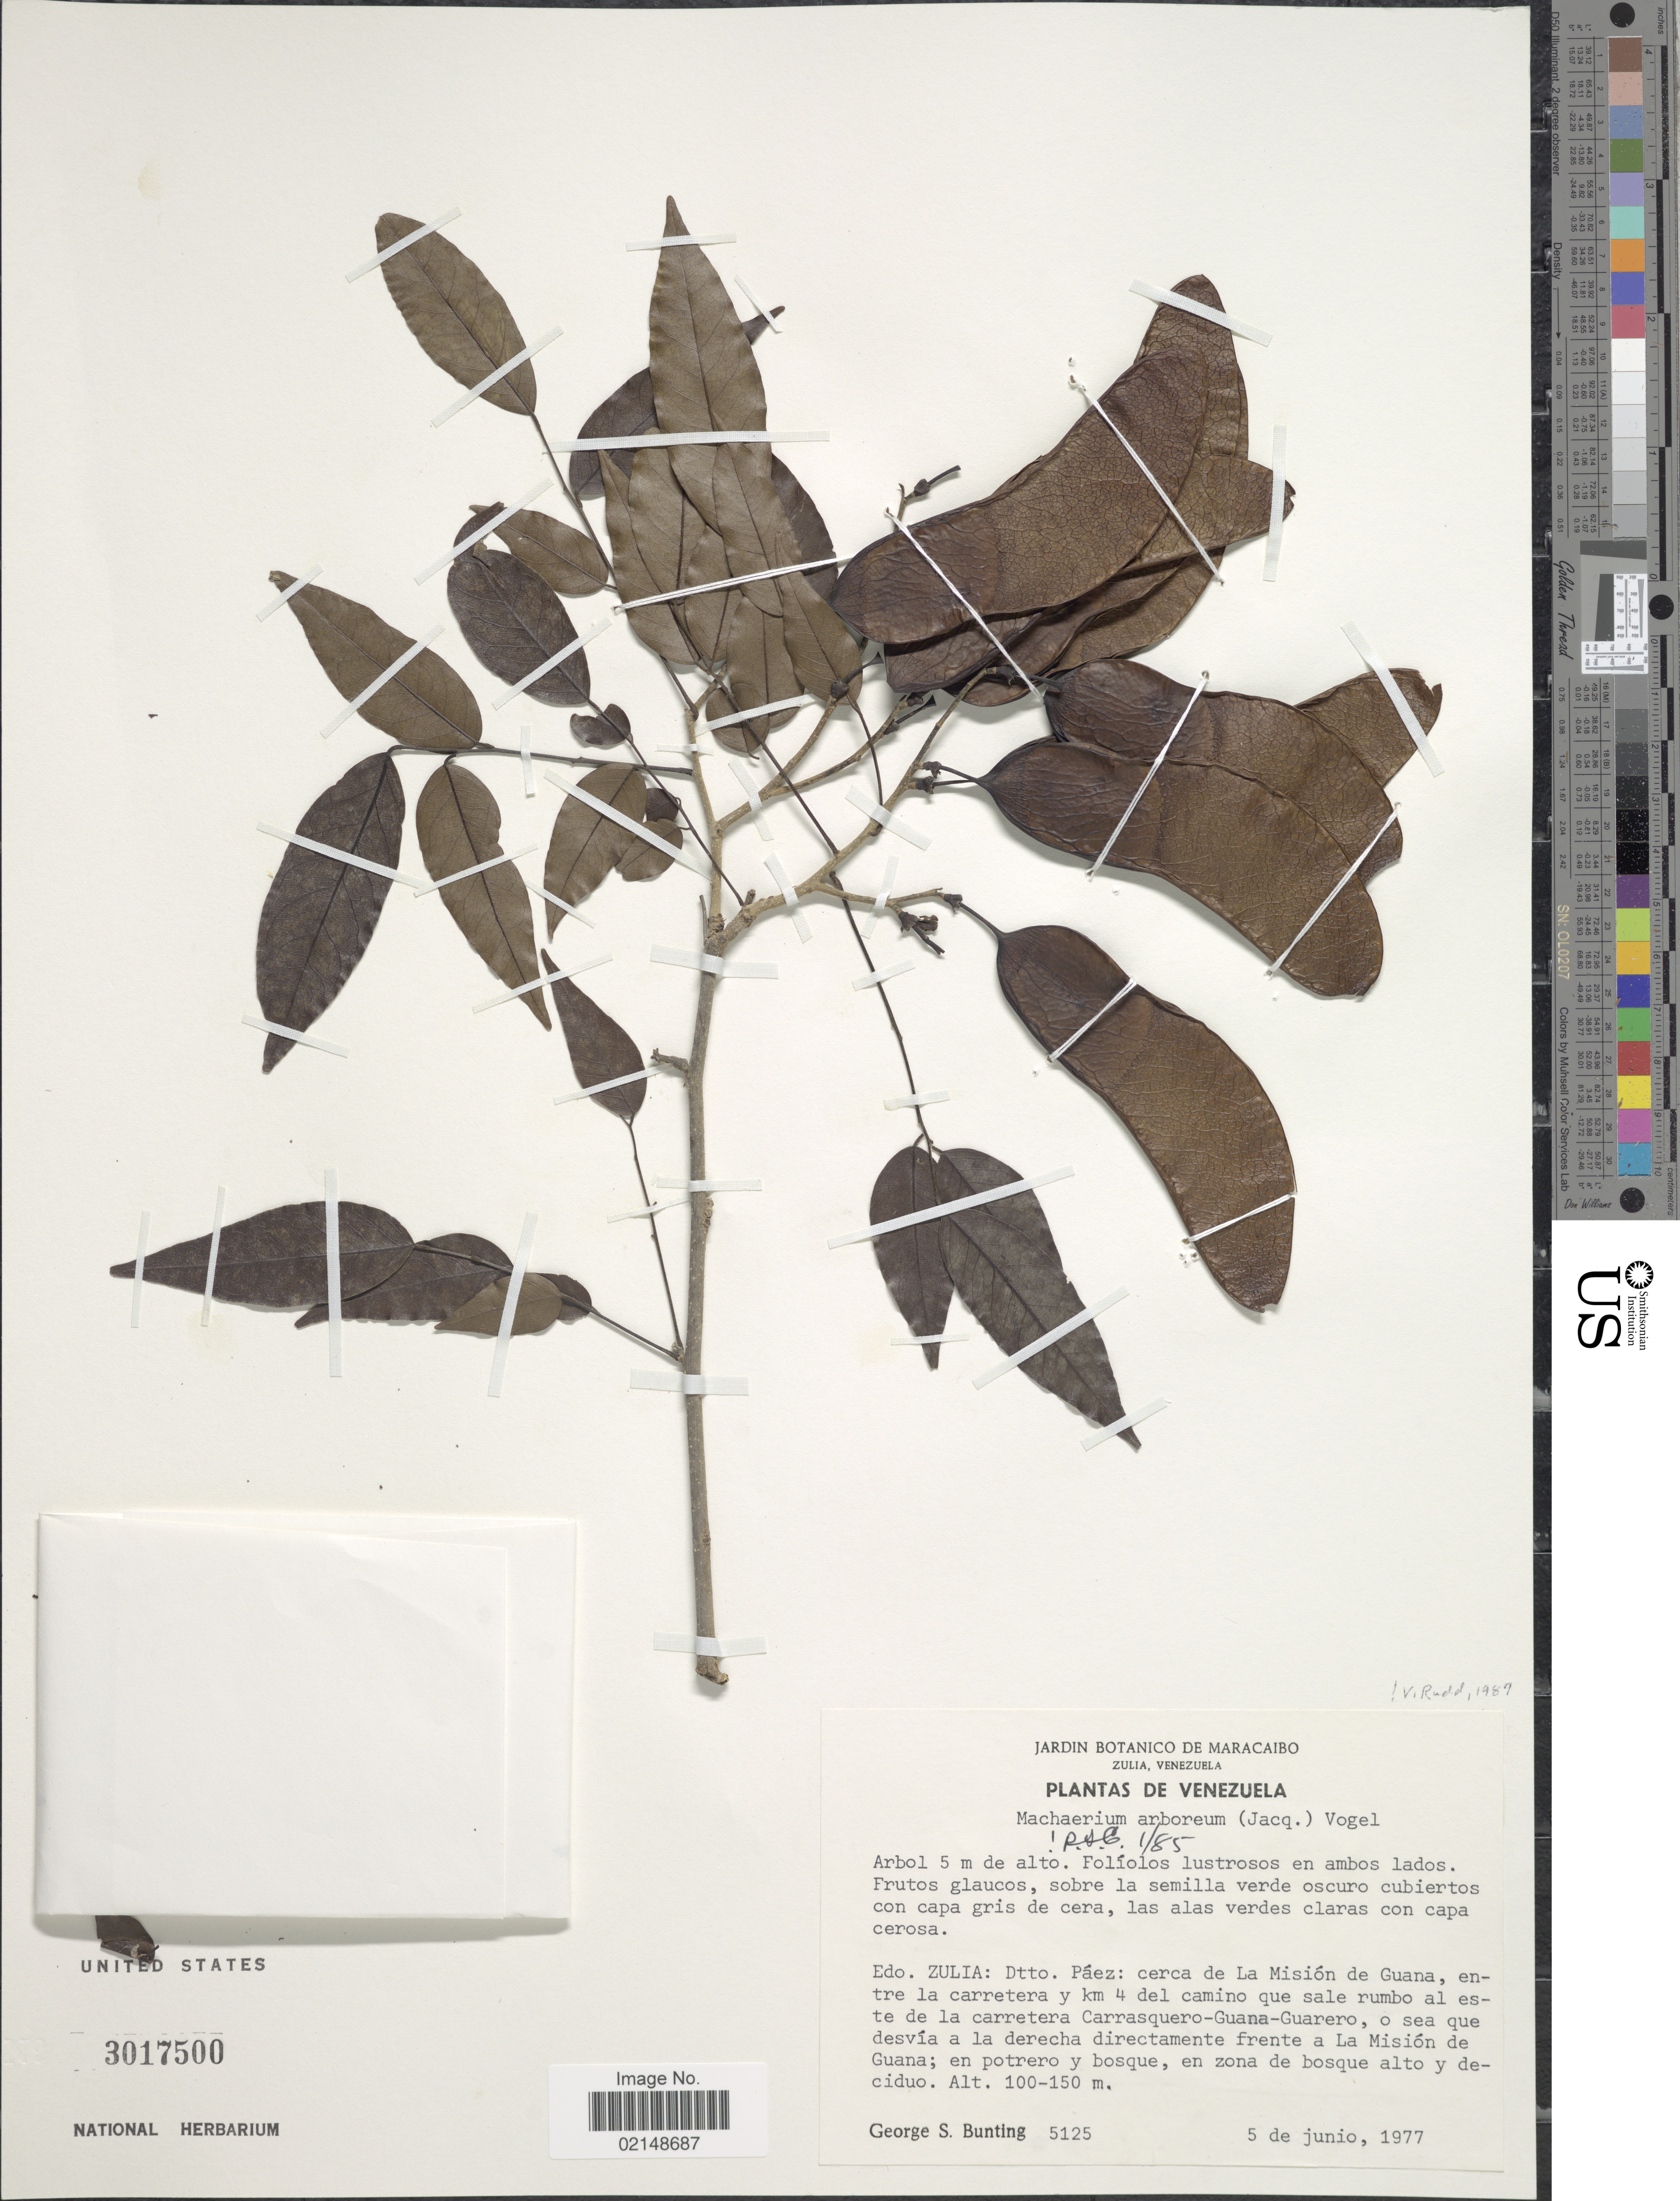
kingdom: Plantae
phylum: Tracheophyta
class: Magnoliopsida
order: Fabales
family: Fabaceae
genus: Machaerium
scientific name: Machaerium arboreum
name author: (Jacq.) Benth.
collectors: G. S. Bunting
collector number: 5125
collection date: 1977-06-05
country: Venezuela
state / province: Falcón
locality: Dtto. Paez, cerca de La Mision de Guana, entre la carretera y km 4 del camino que sale rumbo al este de la carretera Carrasquero-Guana-Guarero, o sea que desvia a la derecha directamente frente a La Mision de Guana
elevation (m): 100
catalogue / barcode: US 3017500